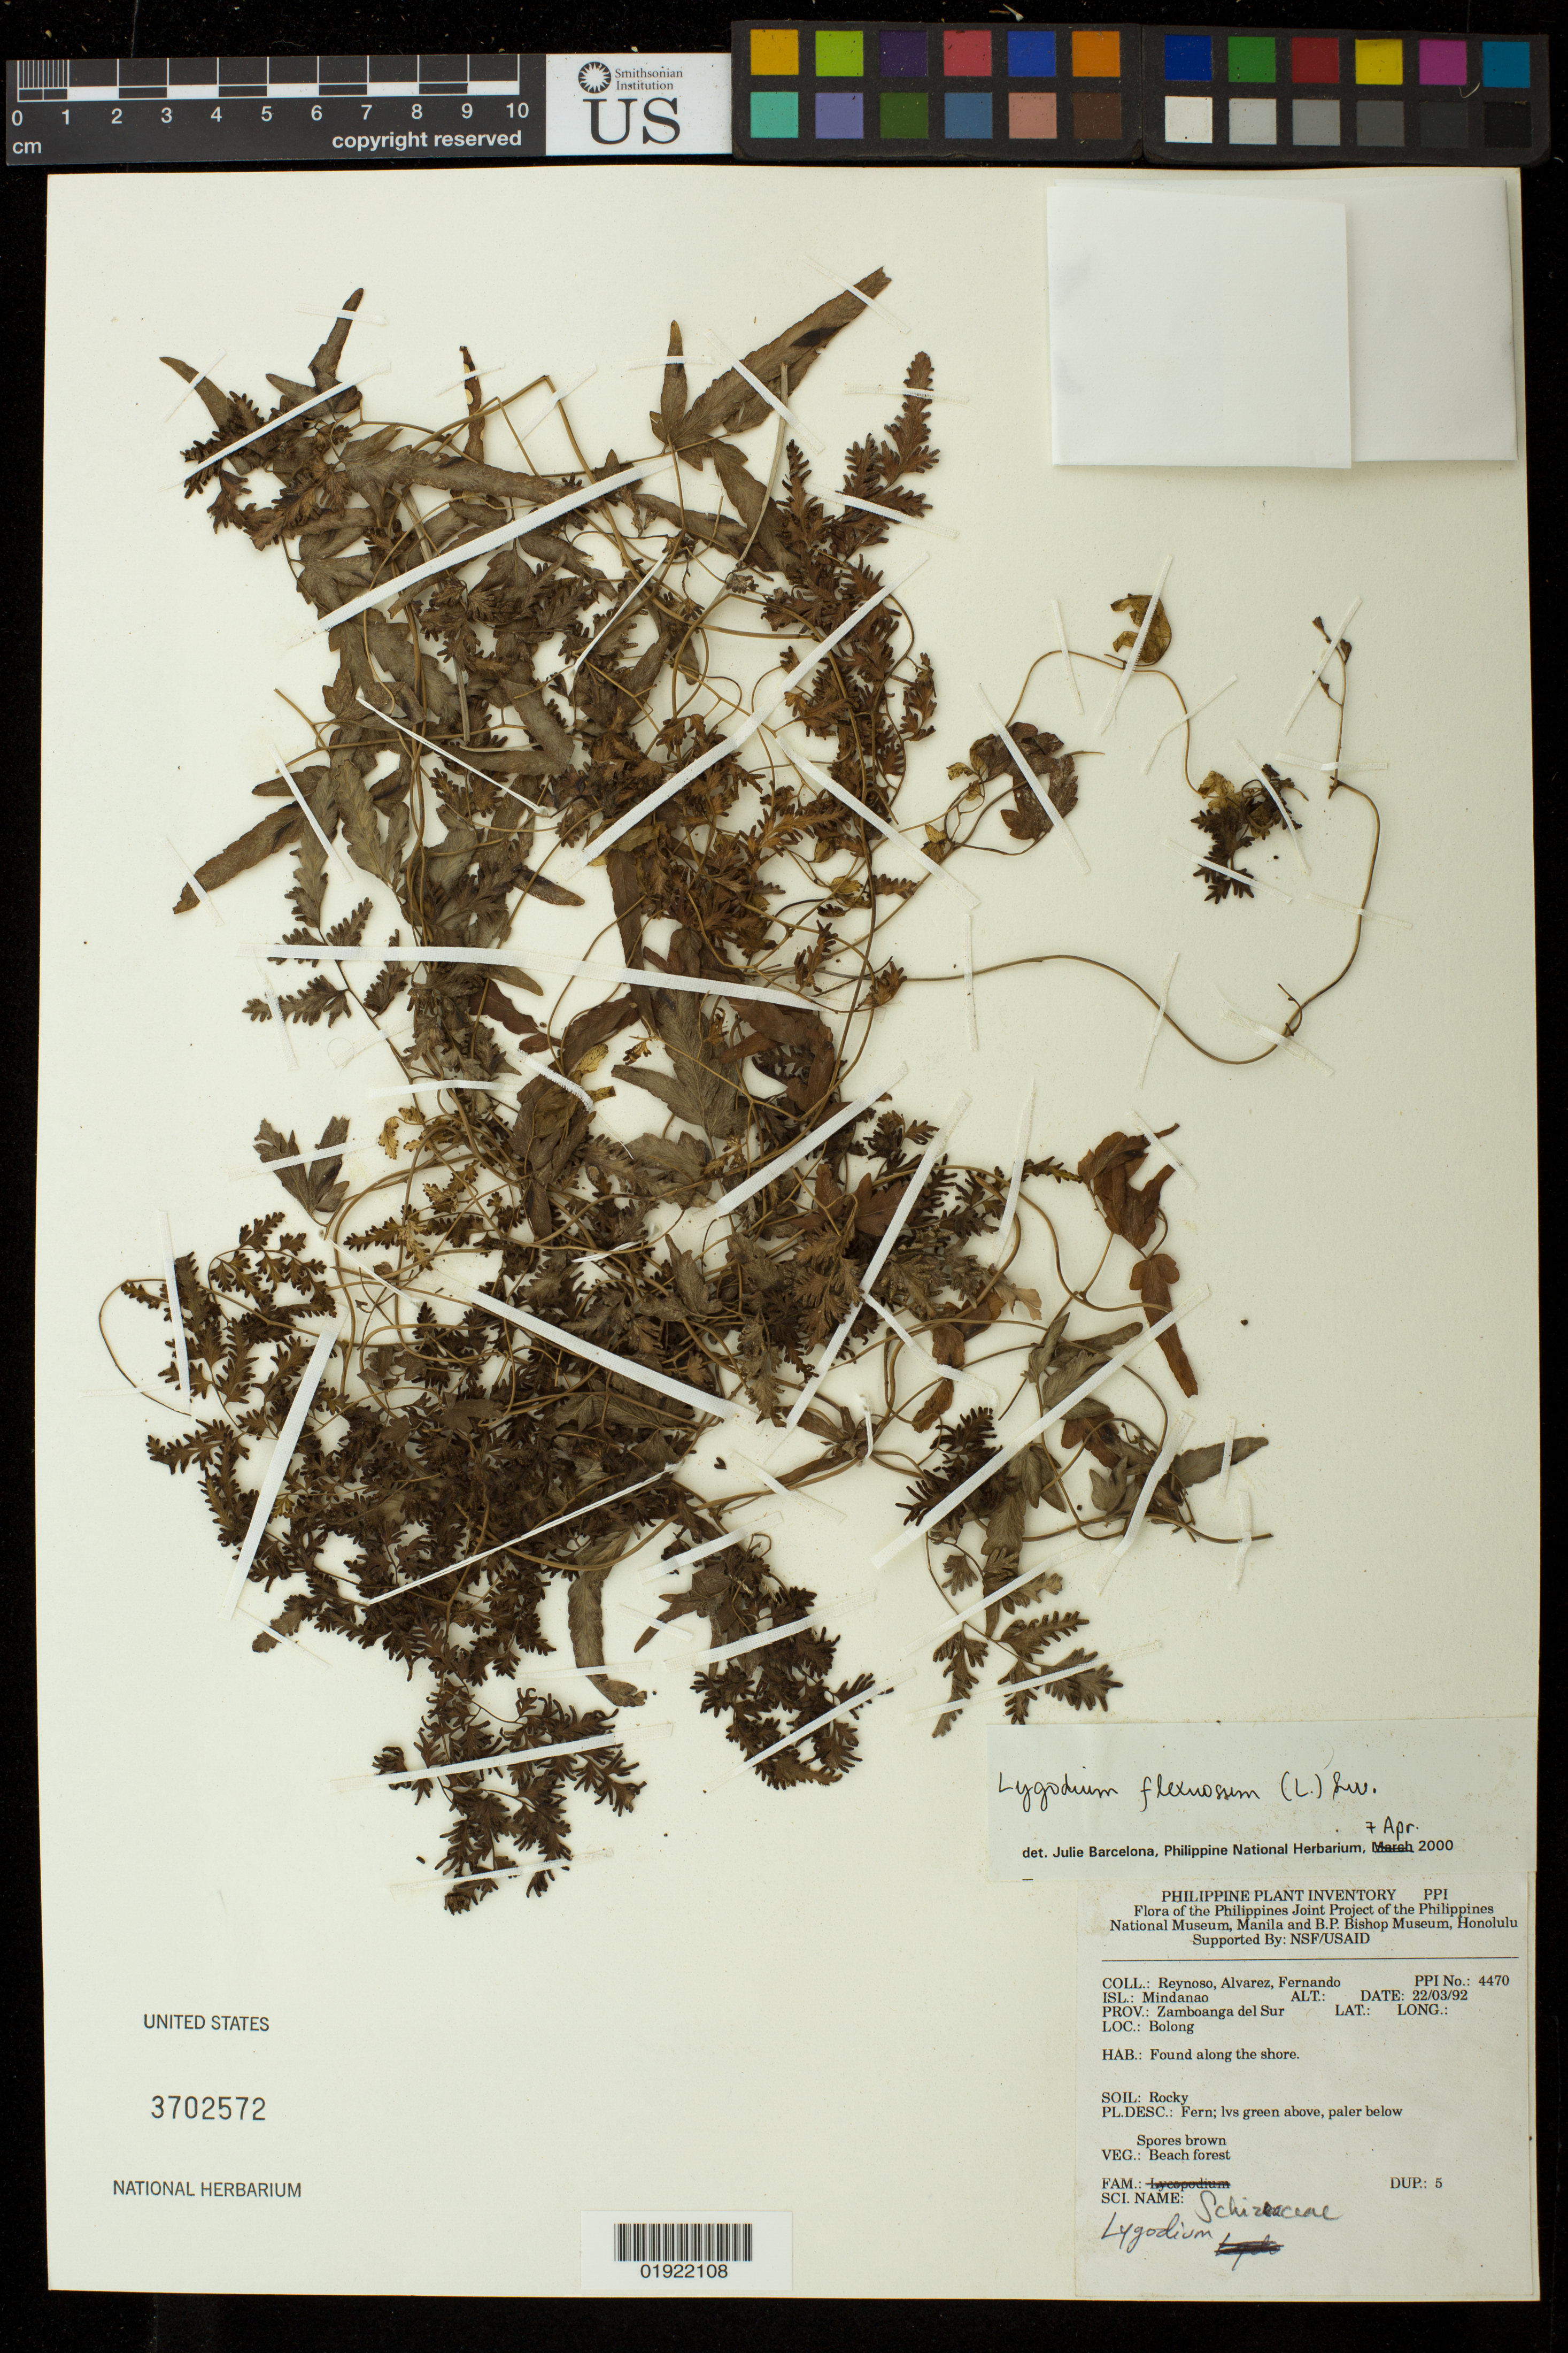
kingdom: Plantae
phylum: Tracheophyta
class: Polypodiopsida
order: Schizaeales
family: Lygodiaceae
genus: Lygodium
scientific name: Lygodium flexuosum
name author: Sw.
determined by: Barcelona, Julie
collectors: E. Reynoso, -- Alvarez & -- Fernando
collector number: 4470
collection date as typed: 22/03/92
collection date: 1992-03-22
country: Philippines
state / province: Zamboanga Peninsula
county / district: Zamboanga del Sur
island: Mindanao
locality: Bolong, found along shore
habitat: soil: rocky, beach forest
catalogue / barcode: US 3702572